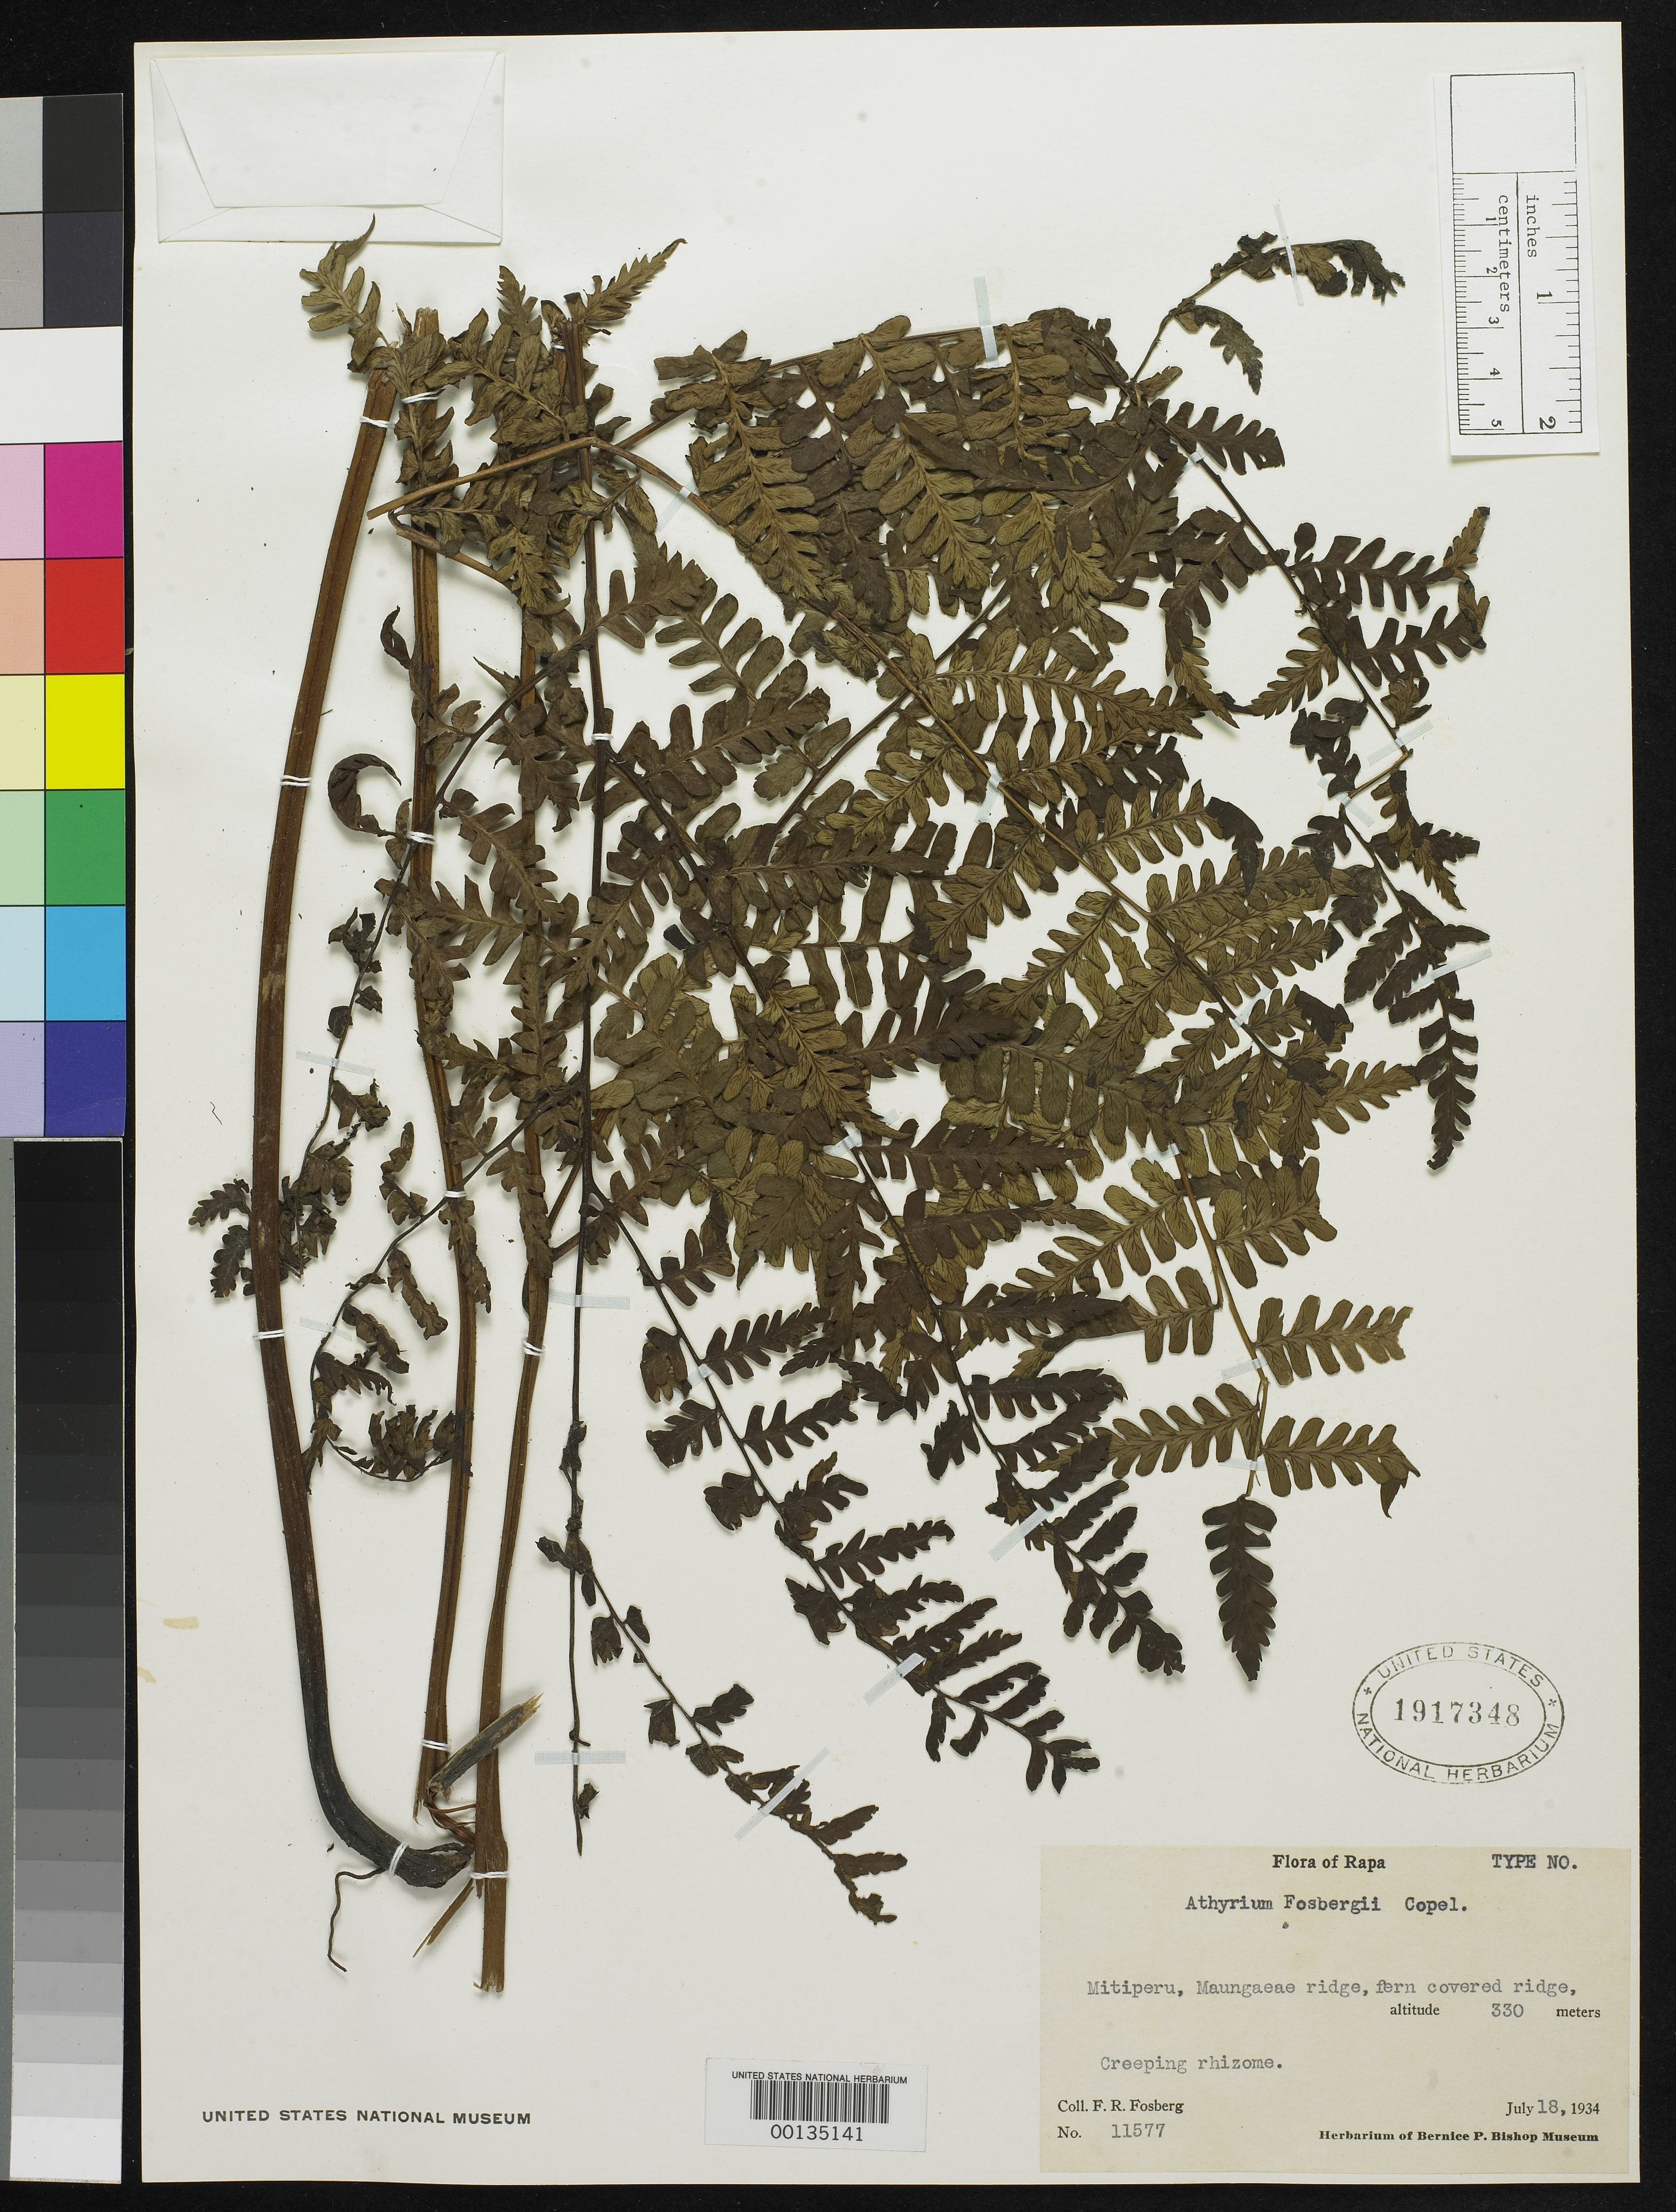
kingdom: Plantae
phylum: Tracheophyta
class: Polypodiopsida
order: Polypodiales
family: Athyriaceae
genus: Athyrium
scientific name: Athyrium fosbergii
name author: Copel.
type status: Isotype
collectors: F. R. Fosberg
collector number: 11577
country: French Polynesia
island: Rapa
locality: Rapa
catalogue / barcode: US 1917348